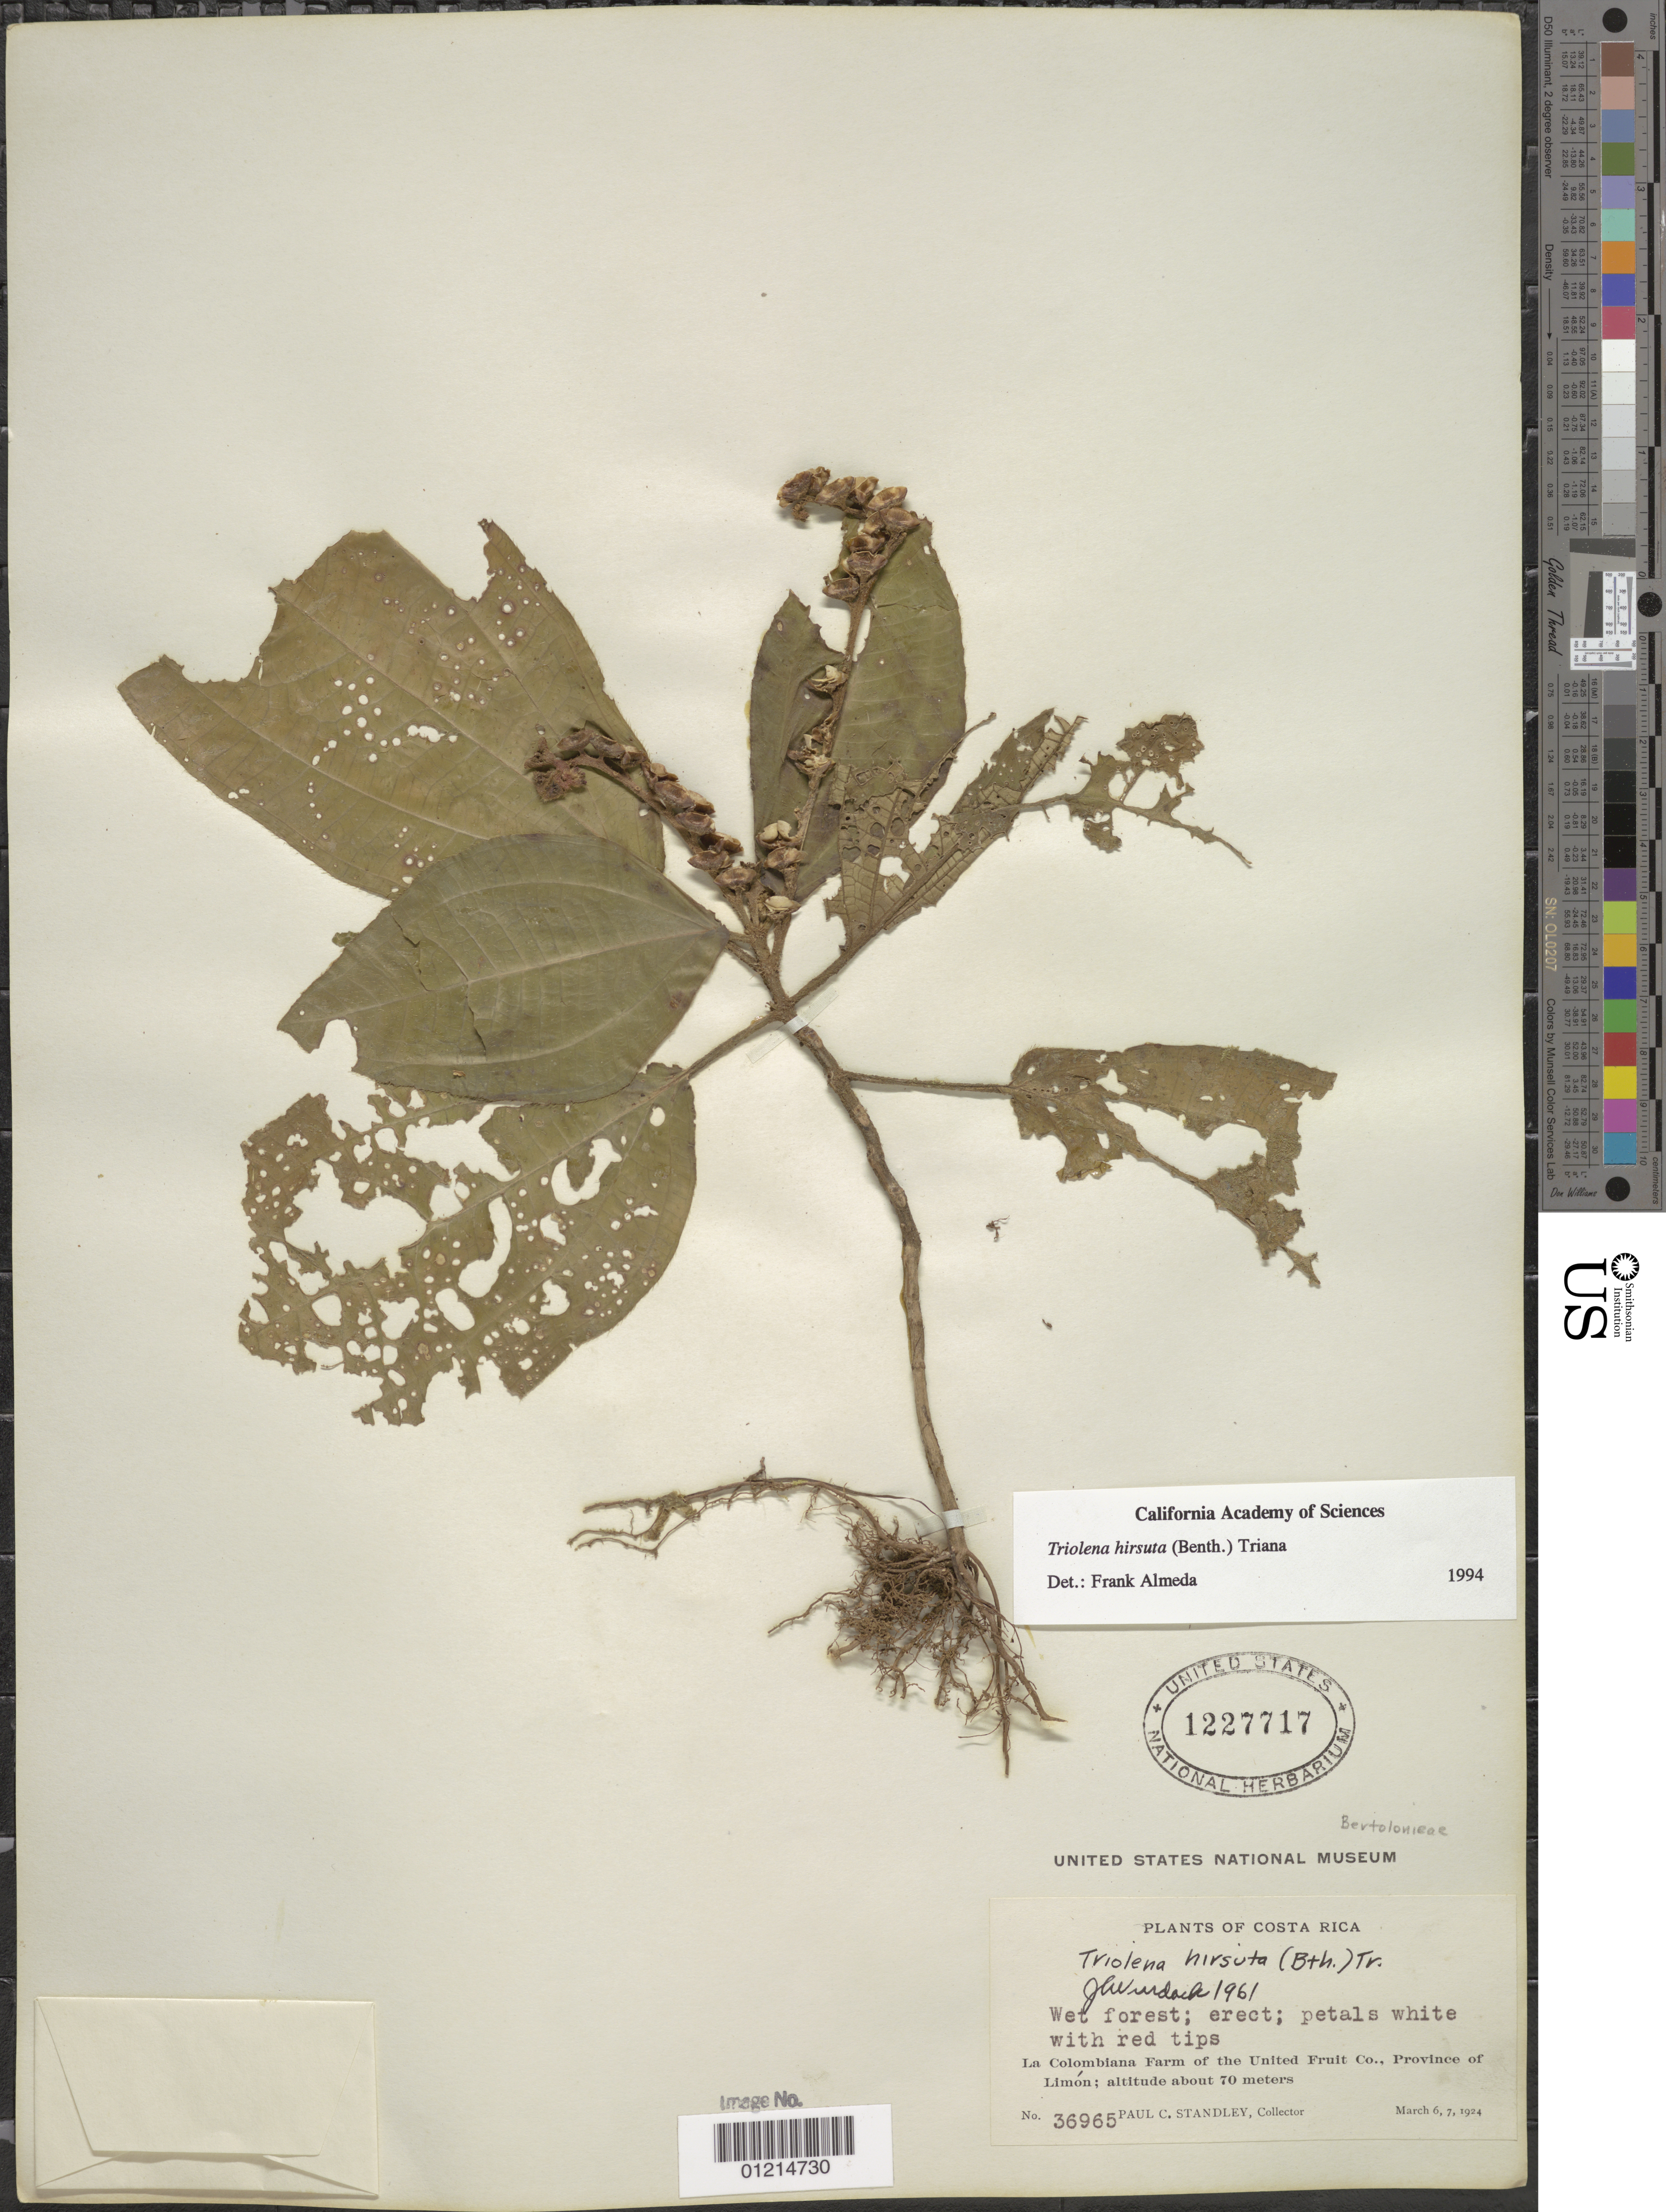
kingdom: Plantae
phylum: Tracheophyta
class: Magnoliopsida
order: Myrtales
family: Melastomataceae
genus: Triolena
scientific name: Triolena hirsuta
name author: (Benth.) Triana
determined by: Almeda, F.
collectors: P. C. Standley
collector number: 36965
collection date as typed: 06 Mar 1924 and 07 Mar 1924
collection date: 1924-03-06,1924-03-07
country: Costa Rica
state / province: Limón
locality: La Colombiana Farm of the United Fruit Co.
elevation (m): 70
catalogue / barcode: US 1227717